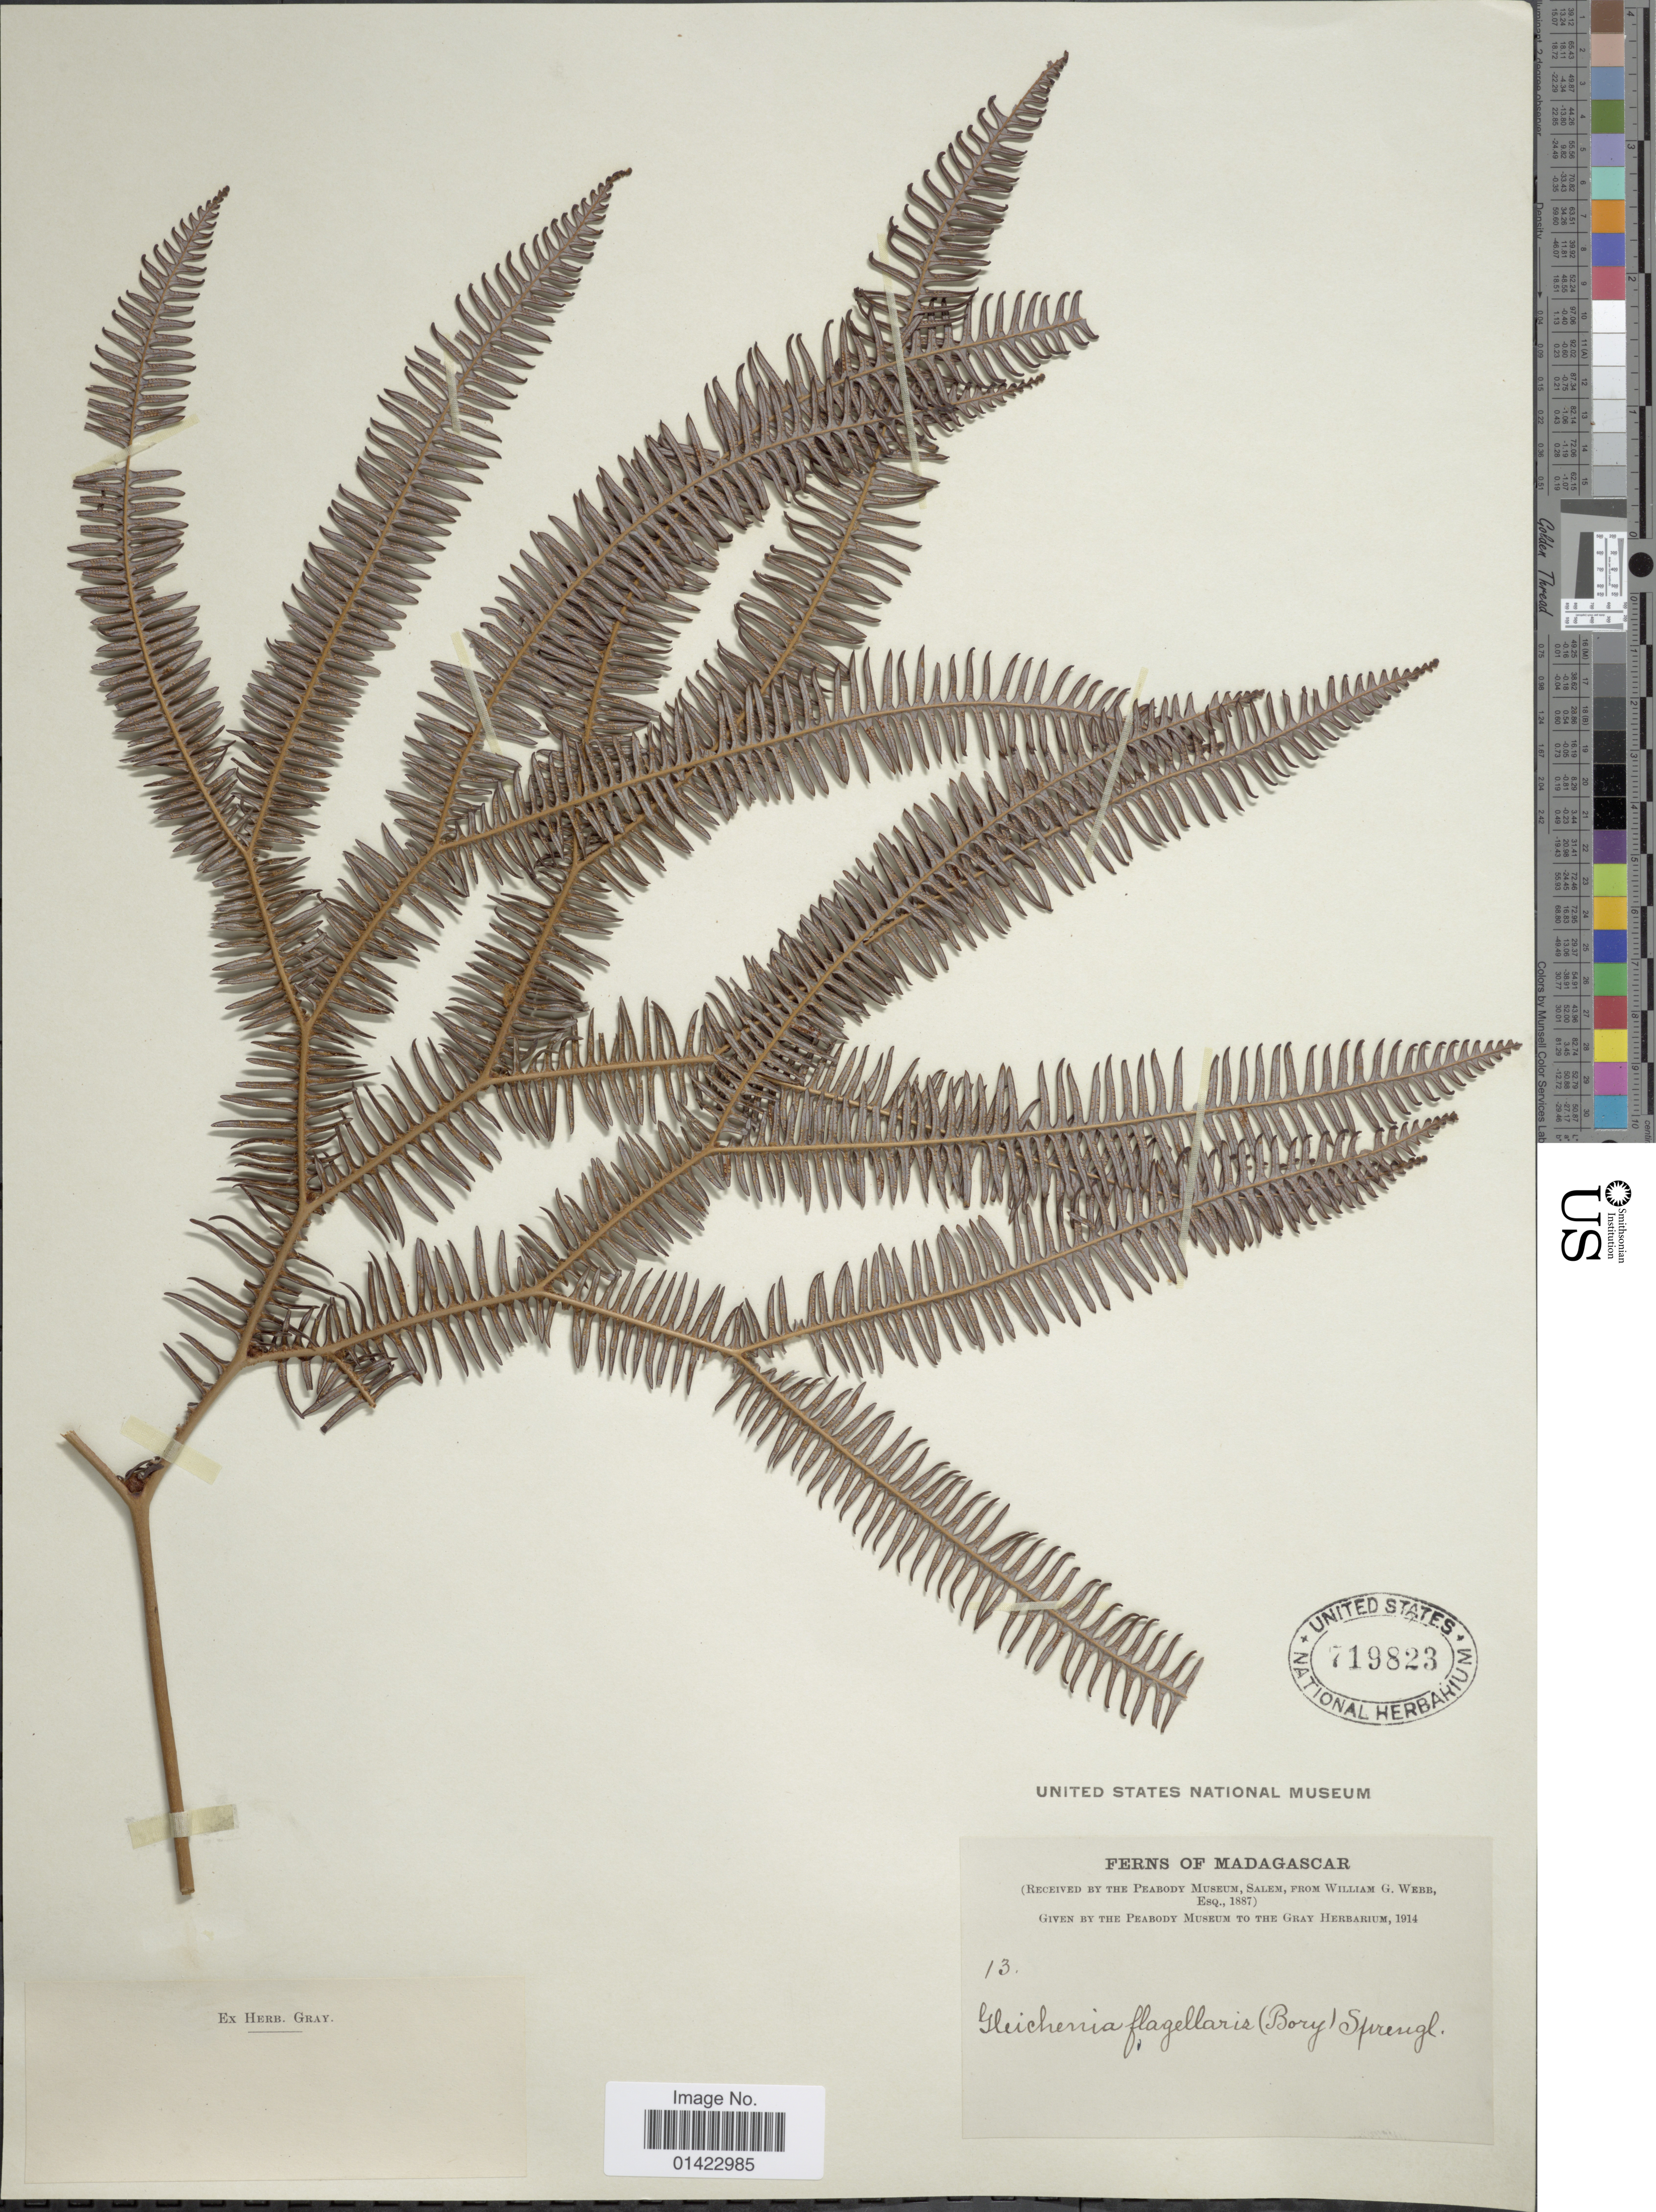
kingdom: Plantae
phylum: Tracheophyta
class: Polypodiopsida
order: Gleicheniales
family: Gleicheniaceae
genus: Sticherus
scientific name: Sticherus flagellaris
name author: (Bory ex Willd.) Ching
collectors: ex herb. Gray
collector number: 13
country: Madagascar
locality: Madagascar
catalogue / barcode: US 719823